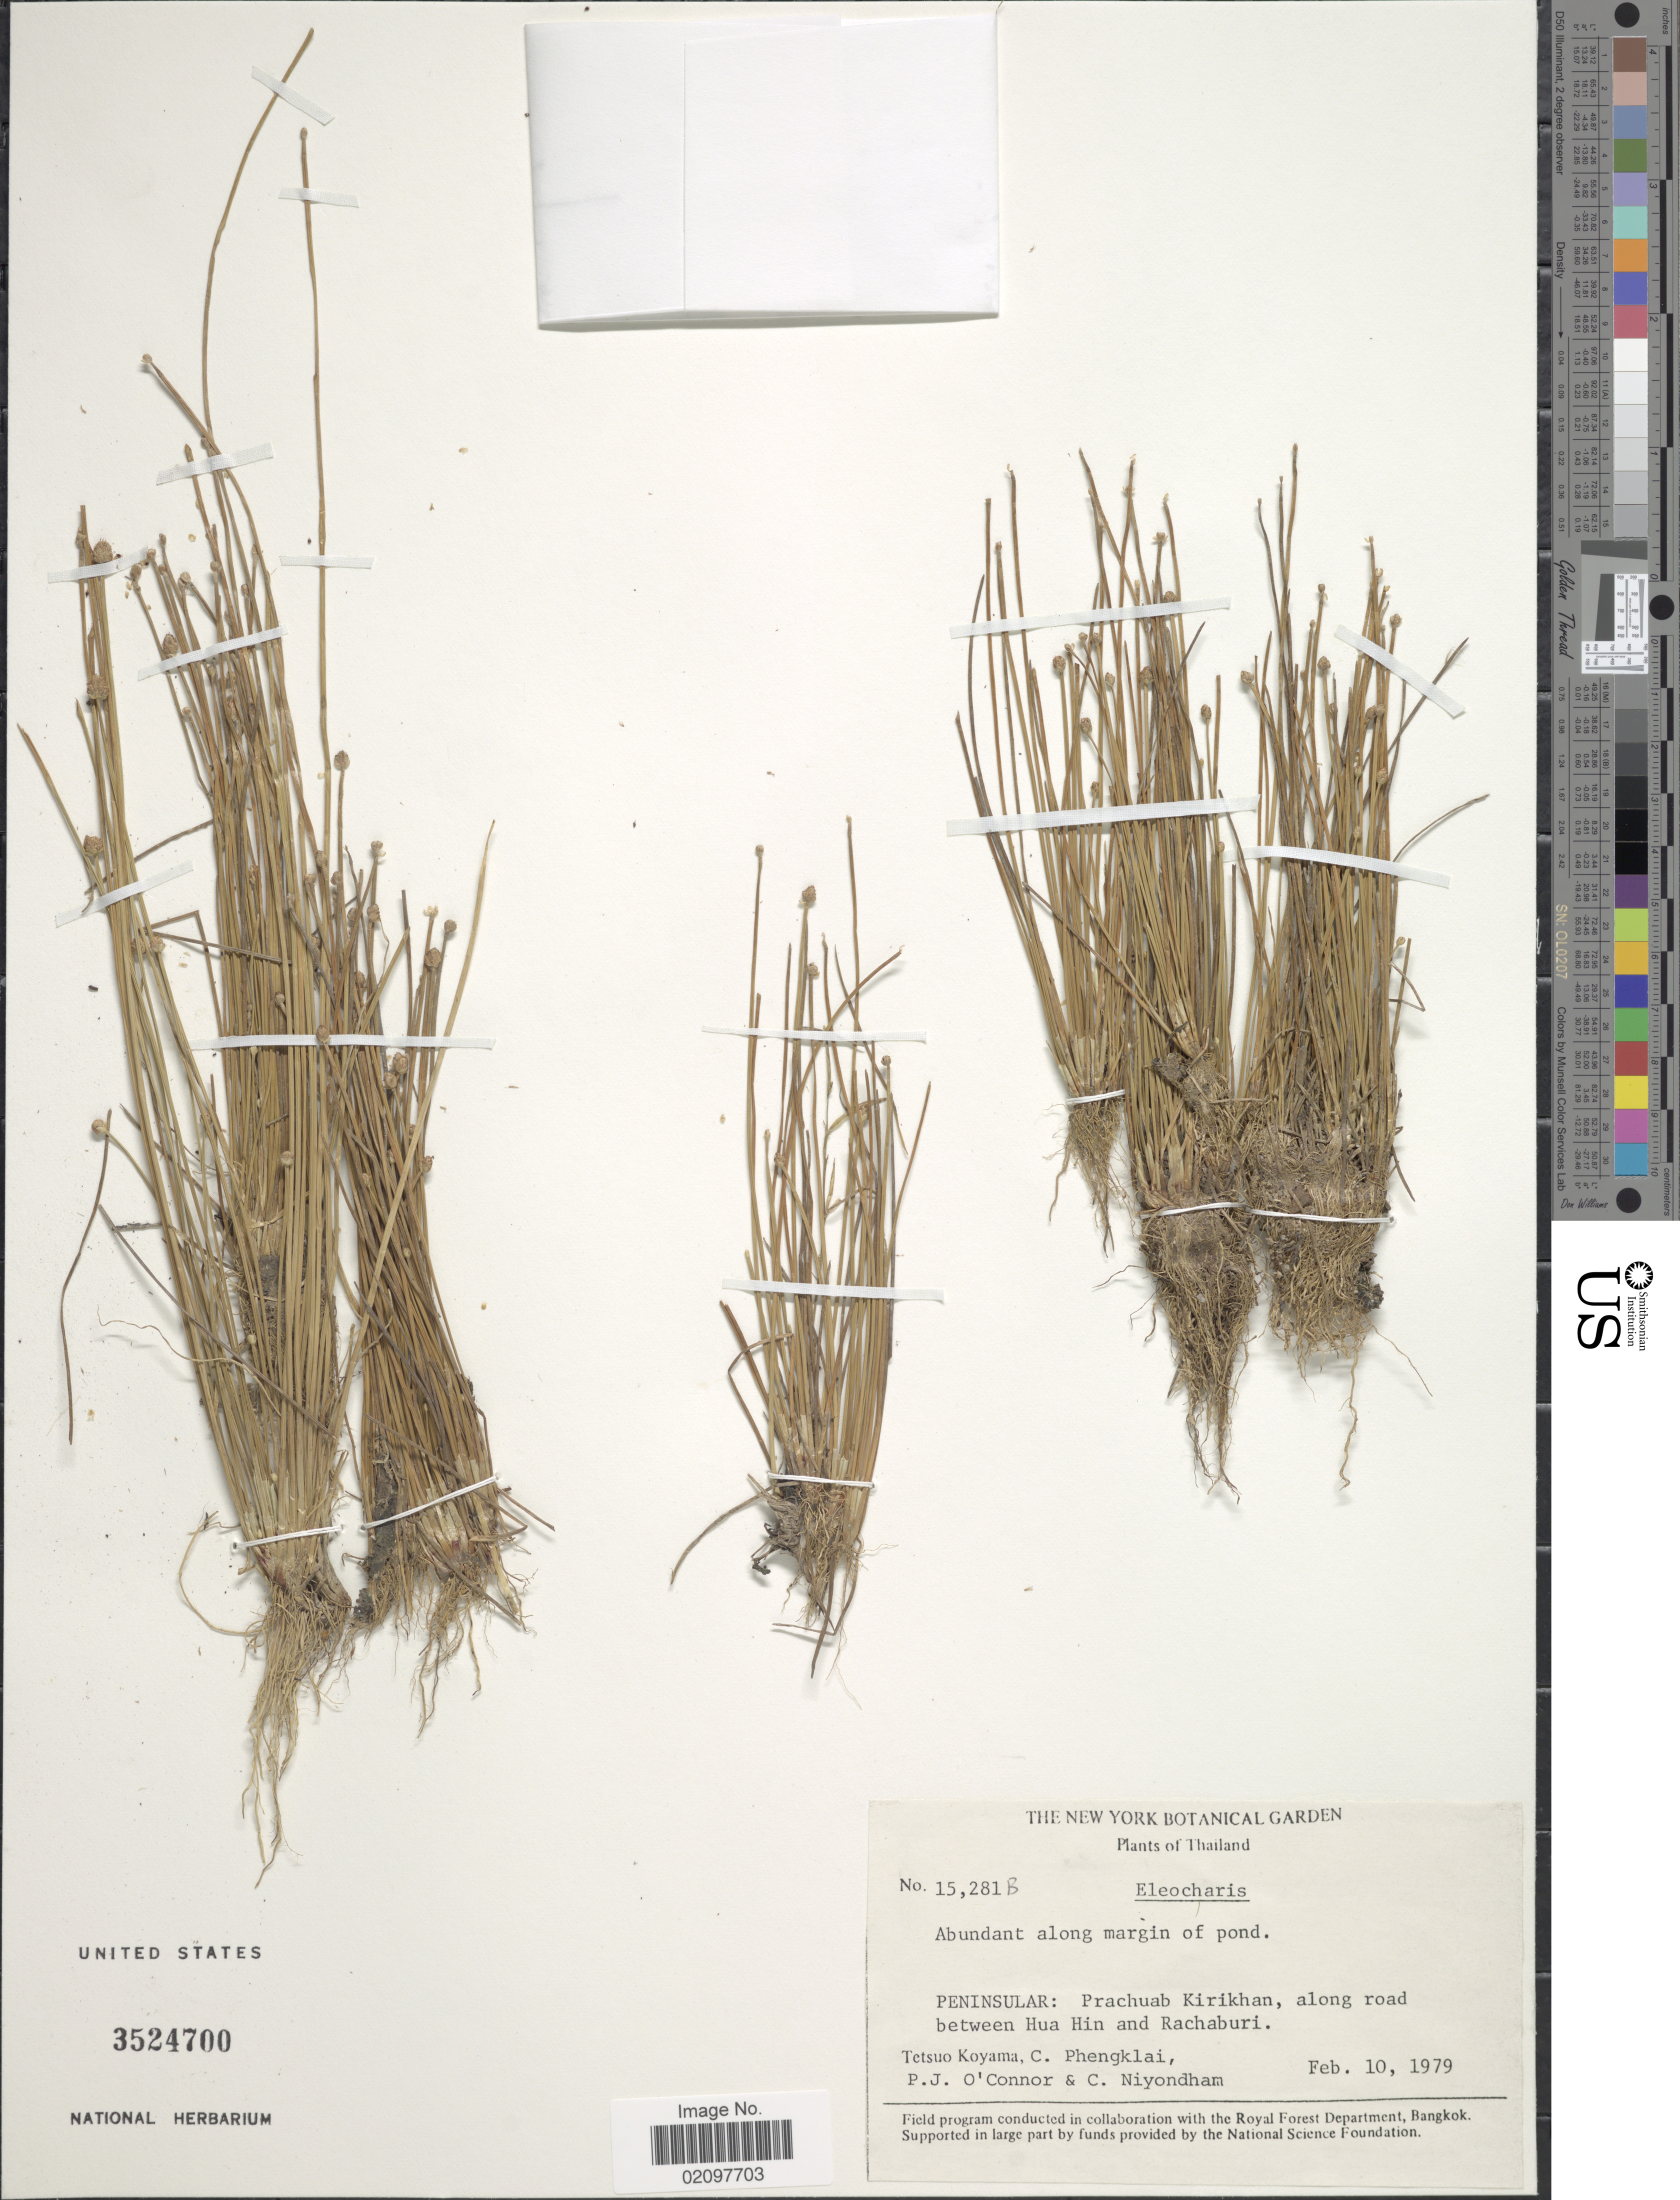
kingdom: Plantae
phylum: Tracheophyta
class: Liliopsida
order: Poales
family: Cyperaceae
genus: Eleocharis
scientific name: Eleocharis geniculata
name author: (L.) Roem. & Schult.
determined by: Strong, Mark T., (BOT), Smithsonian Institution - National Museum of Natural History (UNITED STATES)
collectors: T. Koyama, C. Phengklai, P. O'Connor & C. Niyondham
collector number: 15281B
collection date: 1979-02-10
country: Thailand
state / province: Prachuap Khiri Khan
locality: Peninsular: Prachuab Kirikhan, along road between Hua Hin and Rachaburi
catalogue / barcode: US 3524700